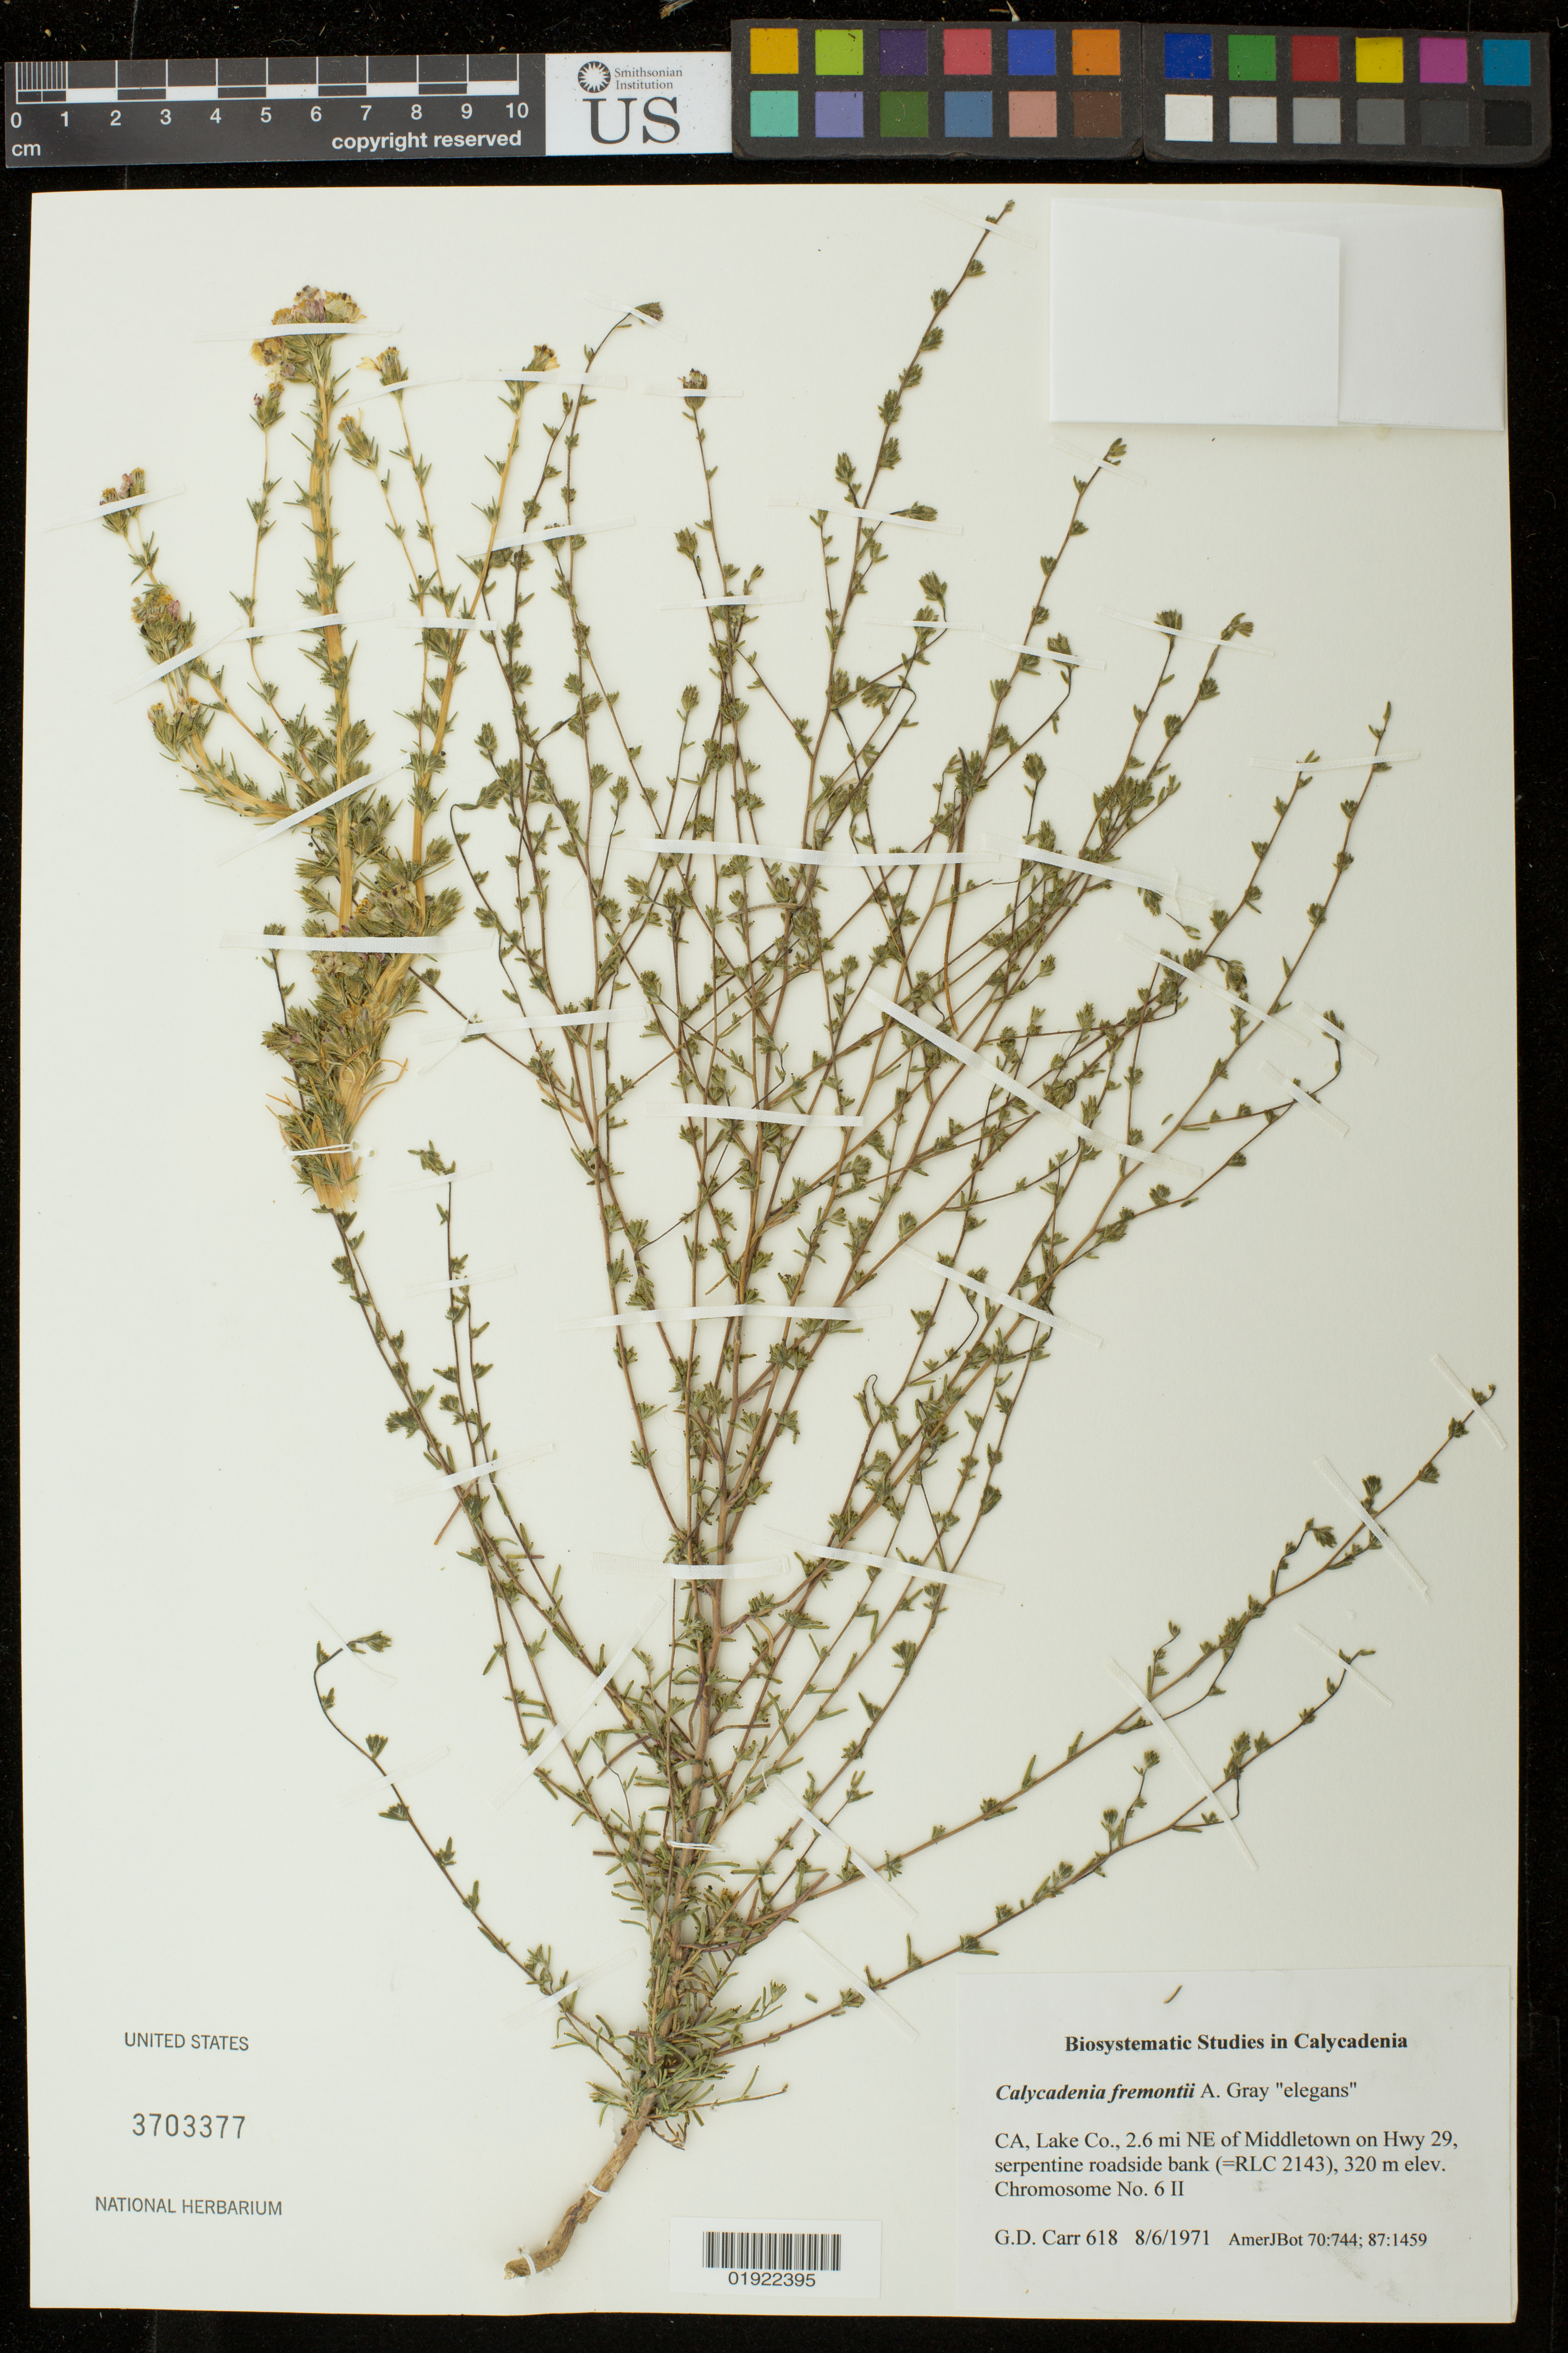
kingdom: Plantae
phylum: Tracheophyta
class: Magnoliopsida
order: Asterales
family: Asteraceae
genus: Calycadenia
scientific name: Calycadenia fremontii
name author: A. Gray in Emory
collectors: G. Carr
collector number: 618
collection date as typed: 8/6/1971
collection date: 1971-08-06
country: United States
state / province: California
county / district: Lake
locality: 2.6 mi NE of Middletown on Hwy 29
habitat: serpentine roadside bank (=RLC 2143)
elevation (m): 320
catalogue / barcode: US 3703377